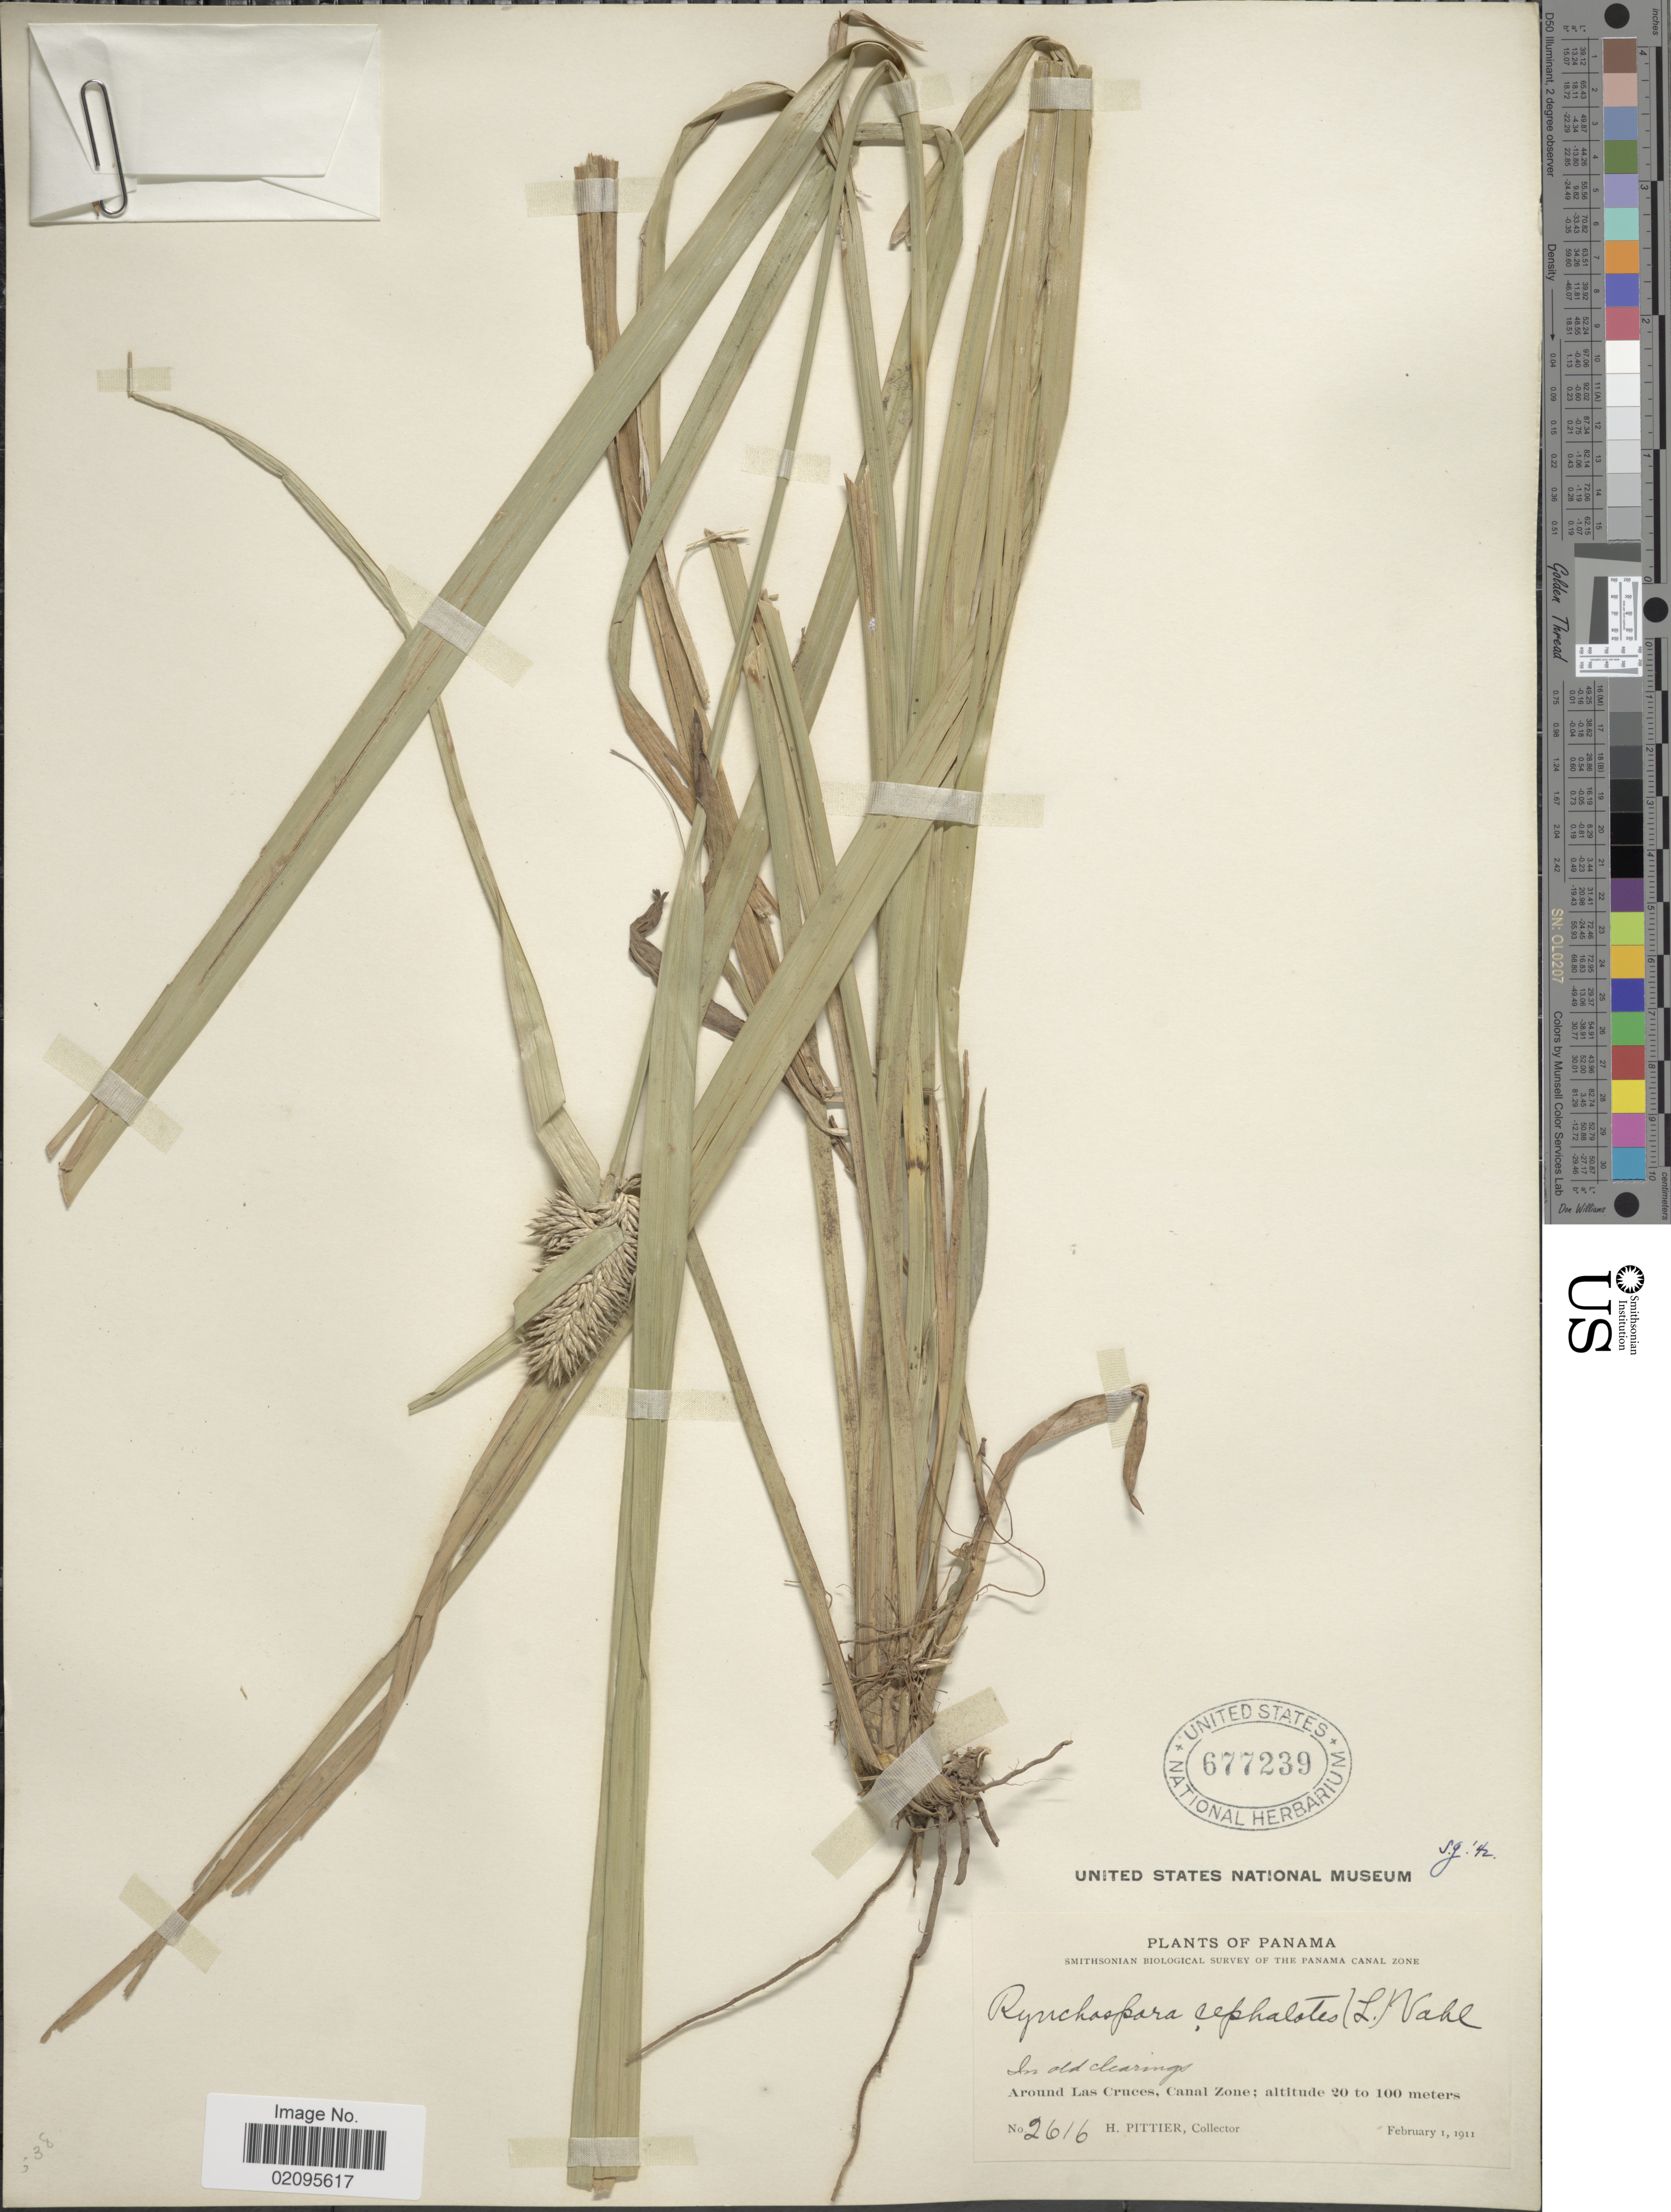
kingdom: Plantae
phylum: Tracheophyta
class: Liliopsida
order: Poales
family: Cyperaceae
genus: Rhynchospora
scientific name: Rhynchospora cephalotes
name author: (L.) Vahl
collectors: H. F. Pittier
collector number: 2616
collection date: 1911-02-01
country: Panama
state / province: Colón / Panamá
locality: The Panama Canal Zone, in old clearing. Around Las Cruces, Canal Zone.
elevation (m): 20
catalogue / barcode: US 677239